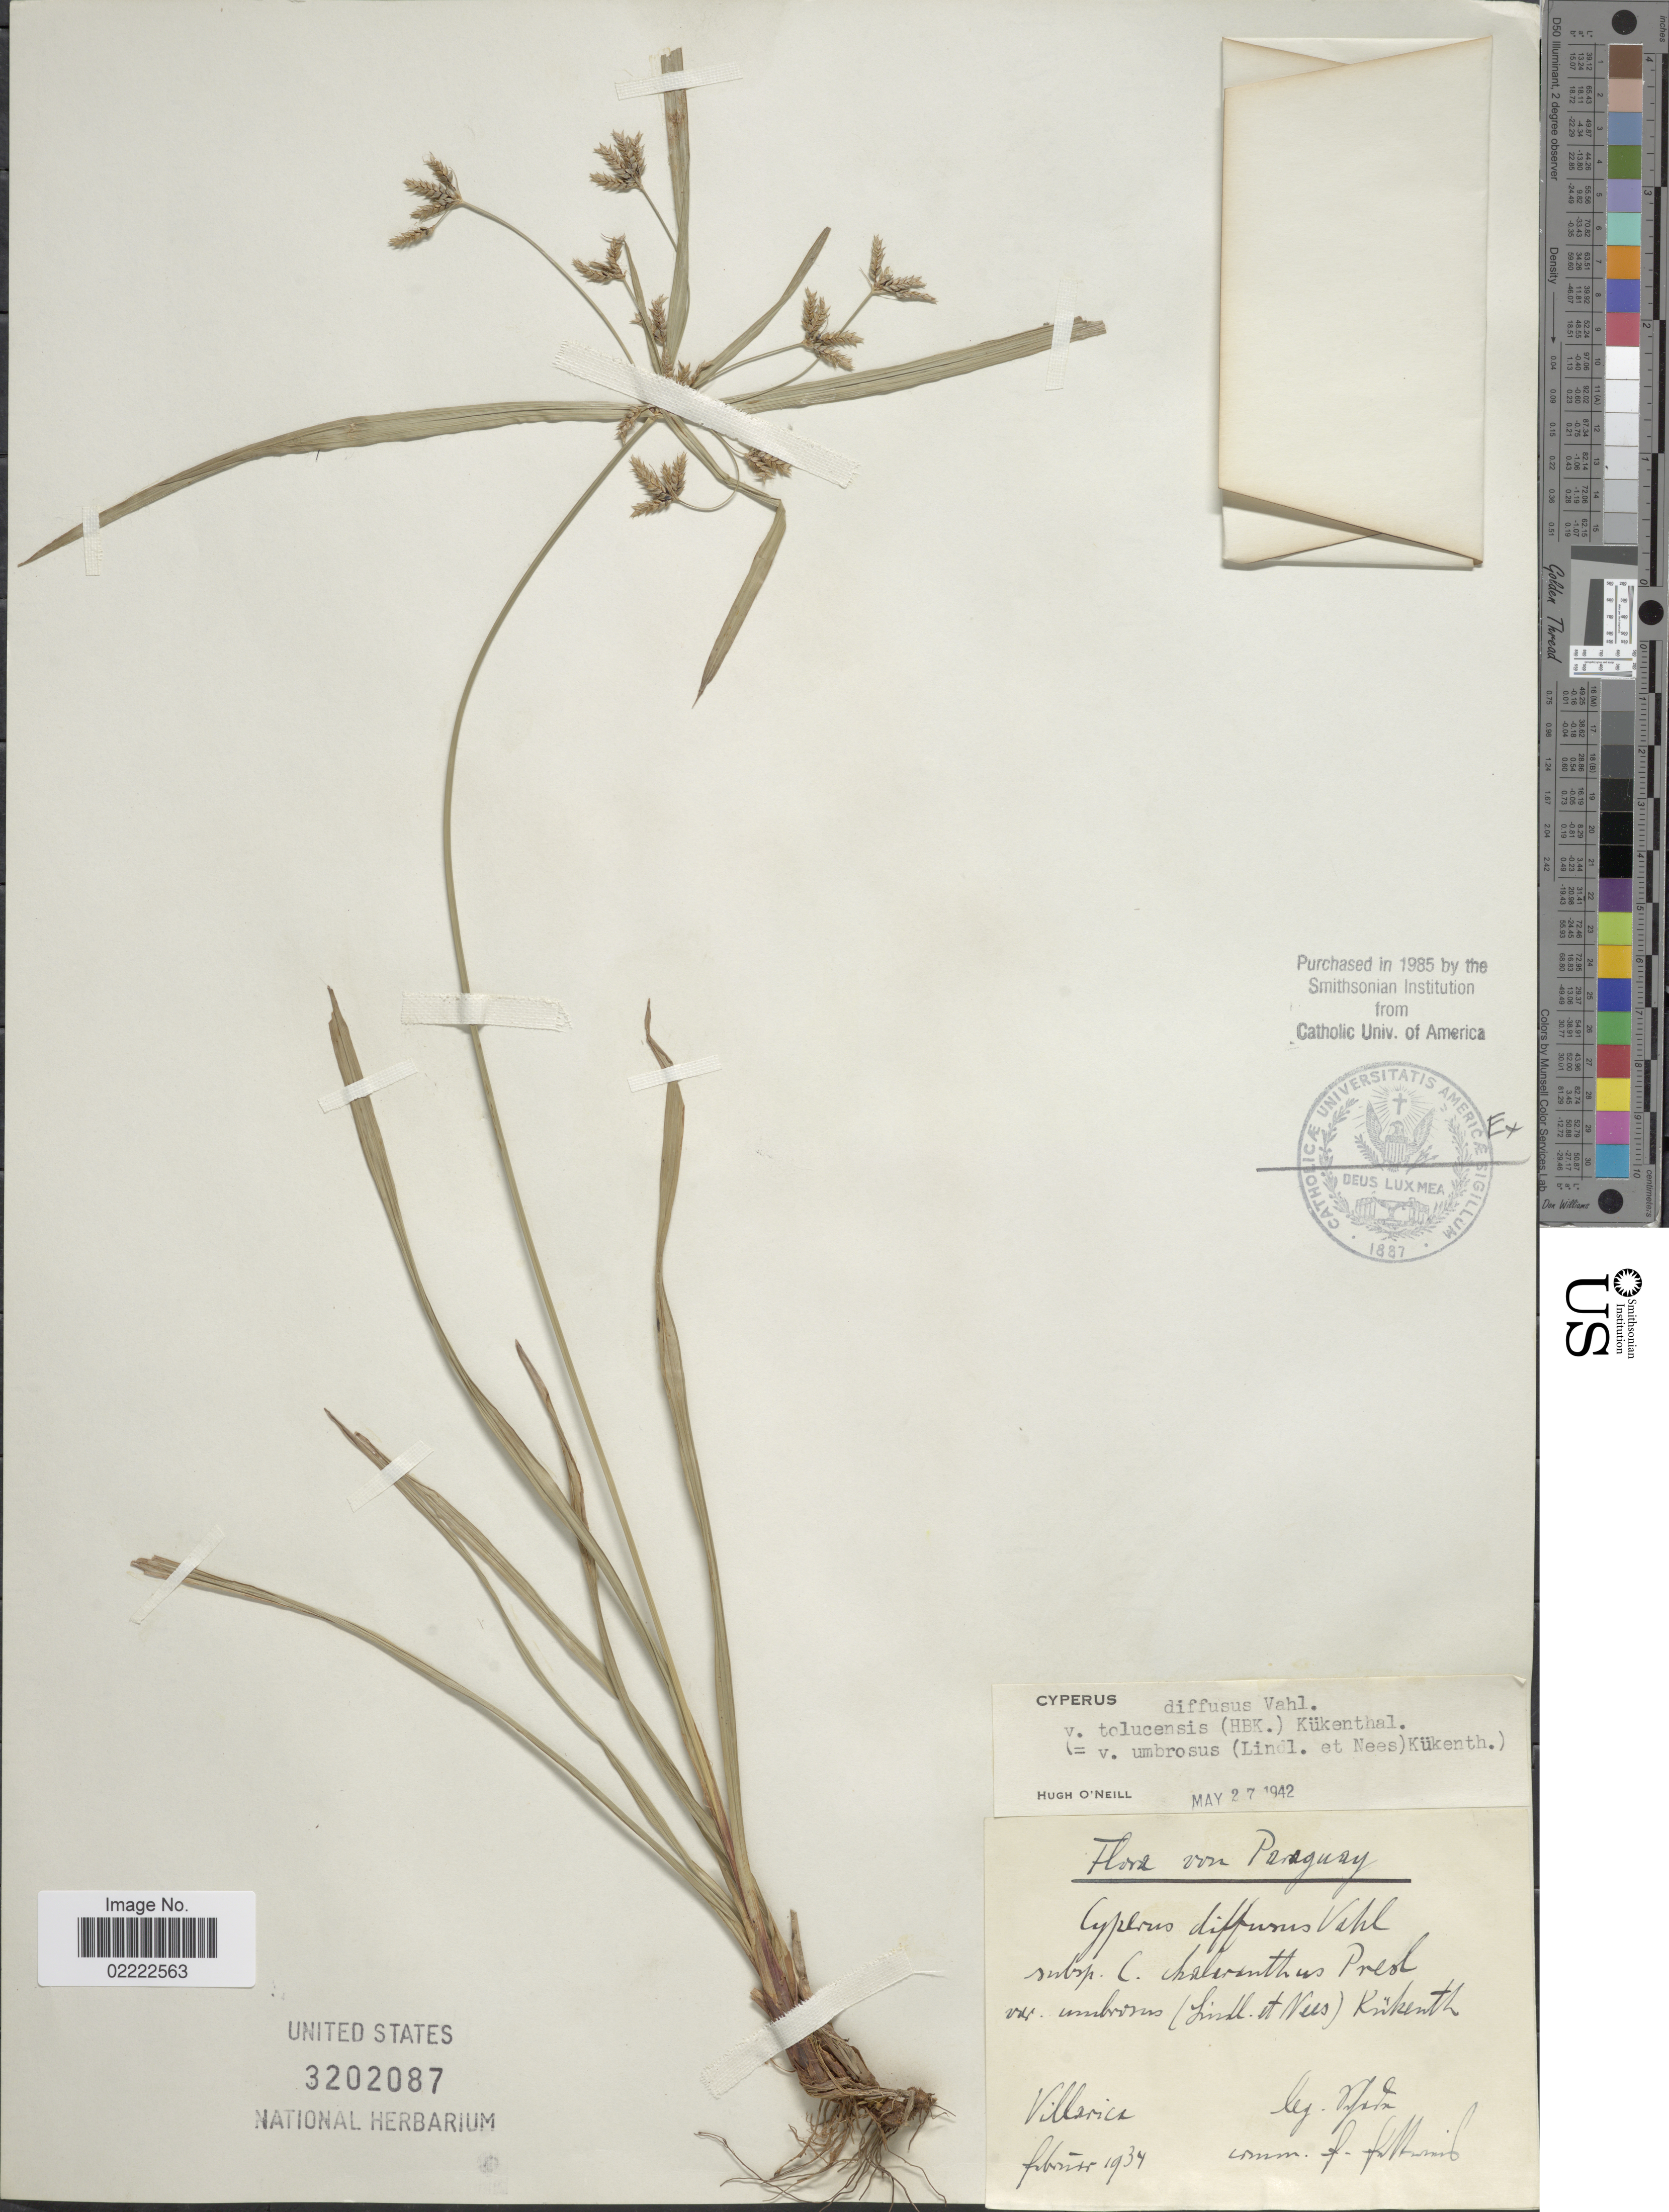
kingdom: Plantae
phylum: Tracheophyta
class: Liliopsida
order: Poales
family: Cyperaceae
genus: Cyperus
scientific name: Cyperus laxus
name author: Lam.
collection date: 1934-02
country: Paraguay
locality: Villarica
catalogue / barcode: US 3202087